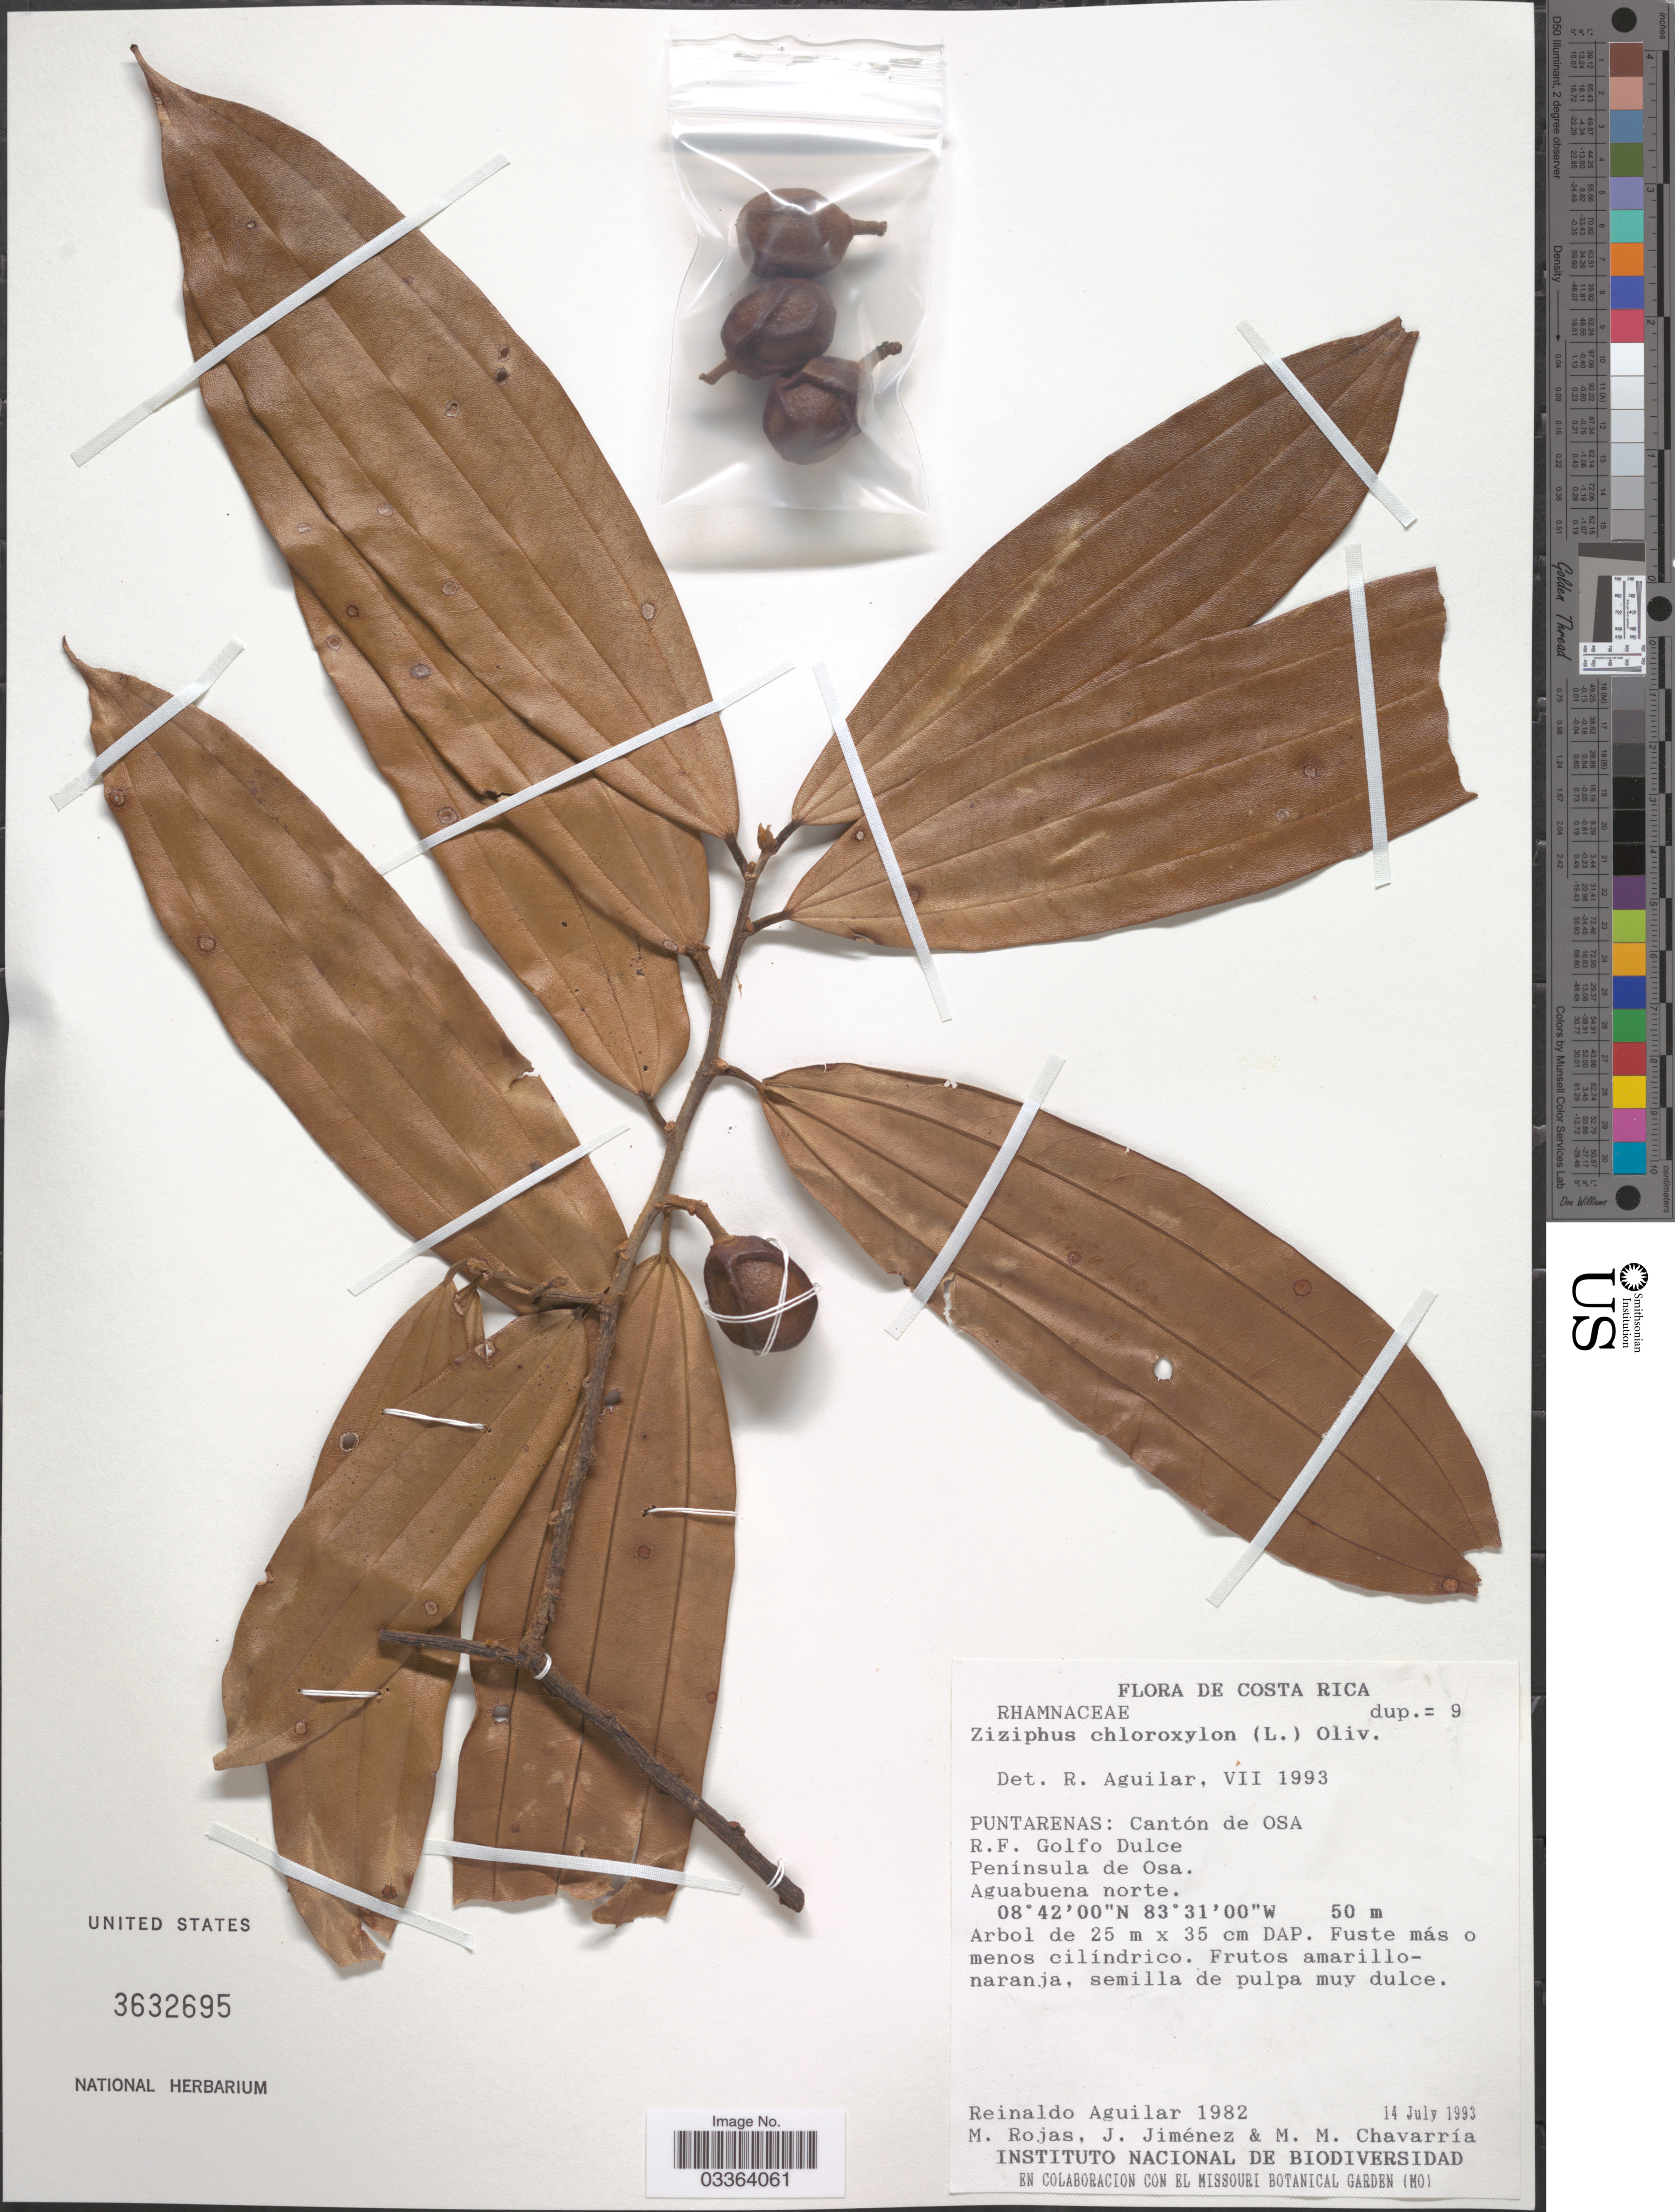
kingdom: Plantae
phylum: Tracheophyta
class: Magnoliopsida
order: Rosales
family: Rhamnaceae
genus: Sarcomphalus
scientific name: Sarcomphalus chloroxylon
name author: (L.) Hauenschild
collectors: R. Aguilar, M. Rojas, J. Jiménez Ramírez & M. Chavarría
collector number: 1982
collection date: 1993-07-14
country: Costa Rica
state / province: Puntarenas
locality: Cantón de OSA, R.F. Golfo Dulce, Península de Osa. Aguebuena norte.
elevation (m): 50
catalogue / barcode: US 3632695